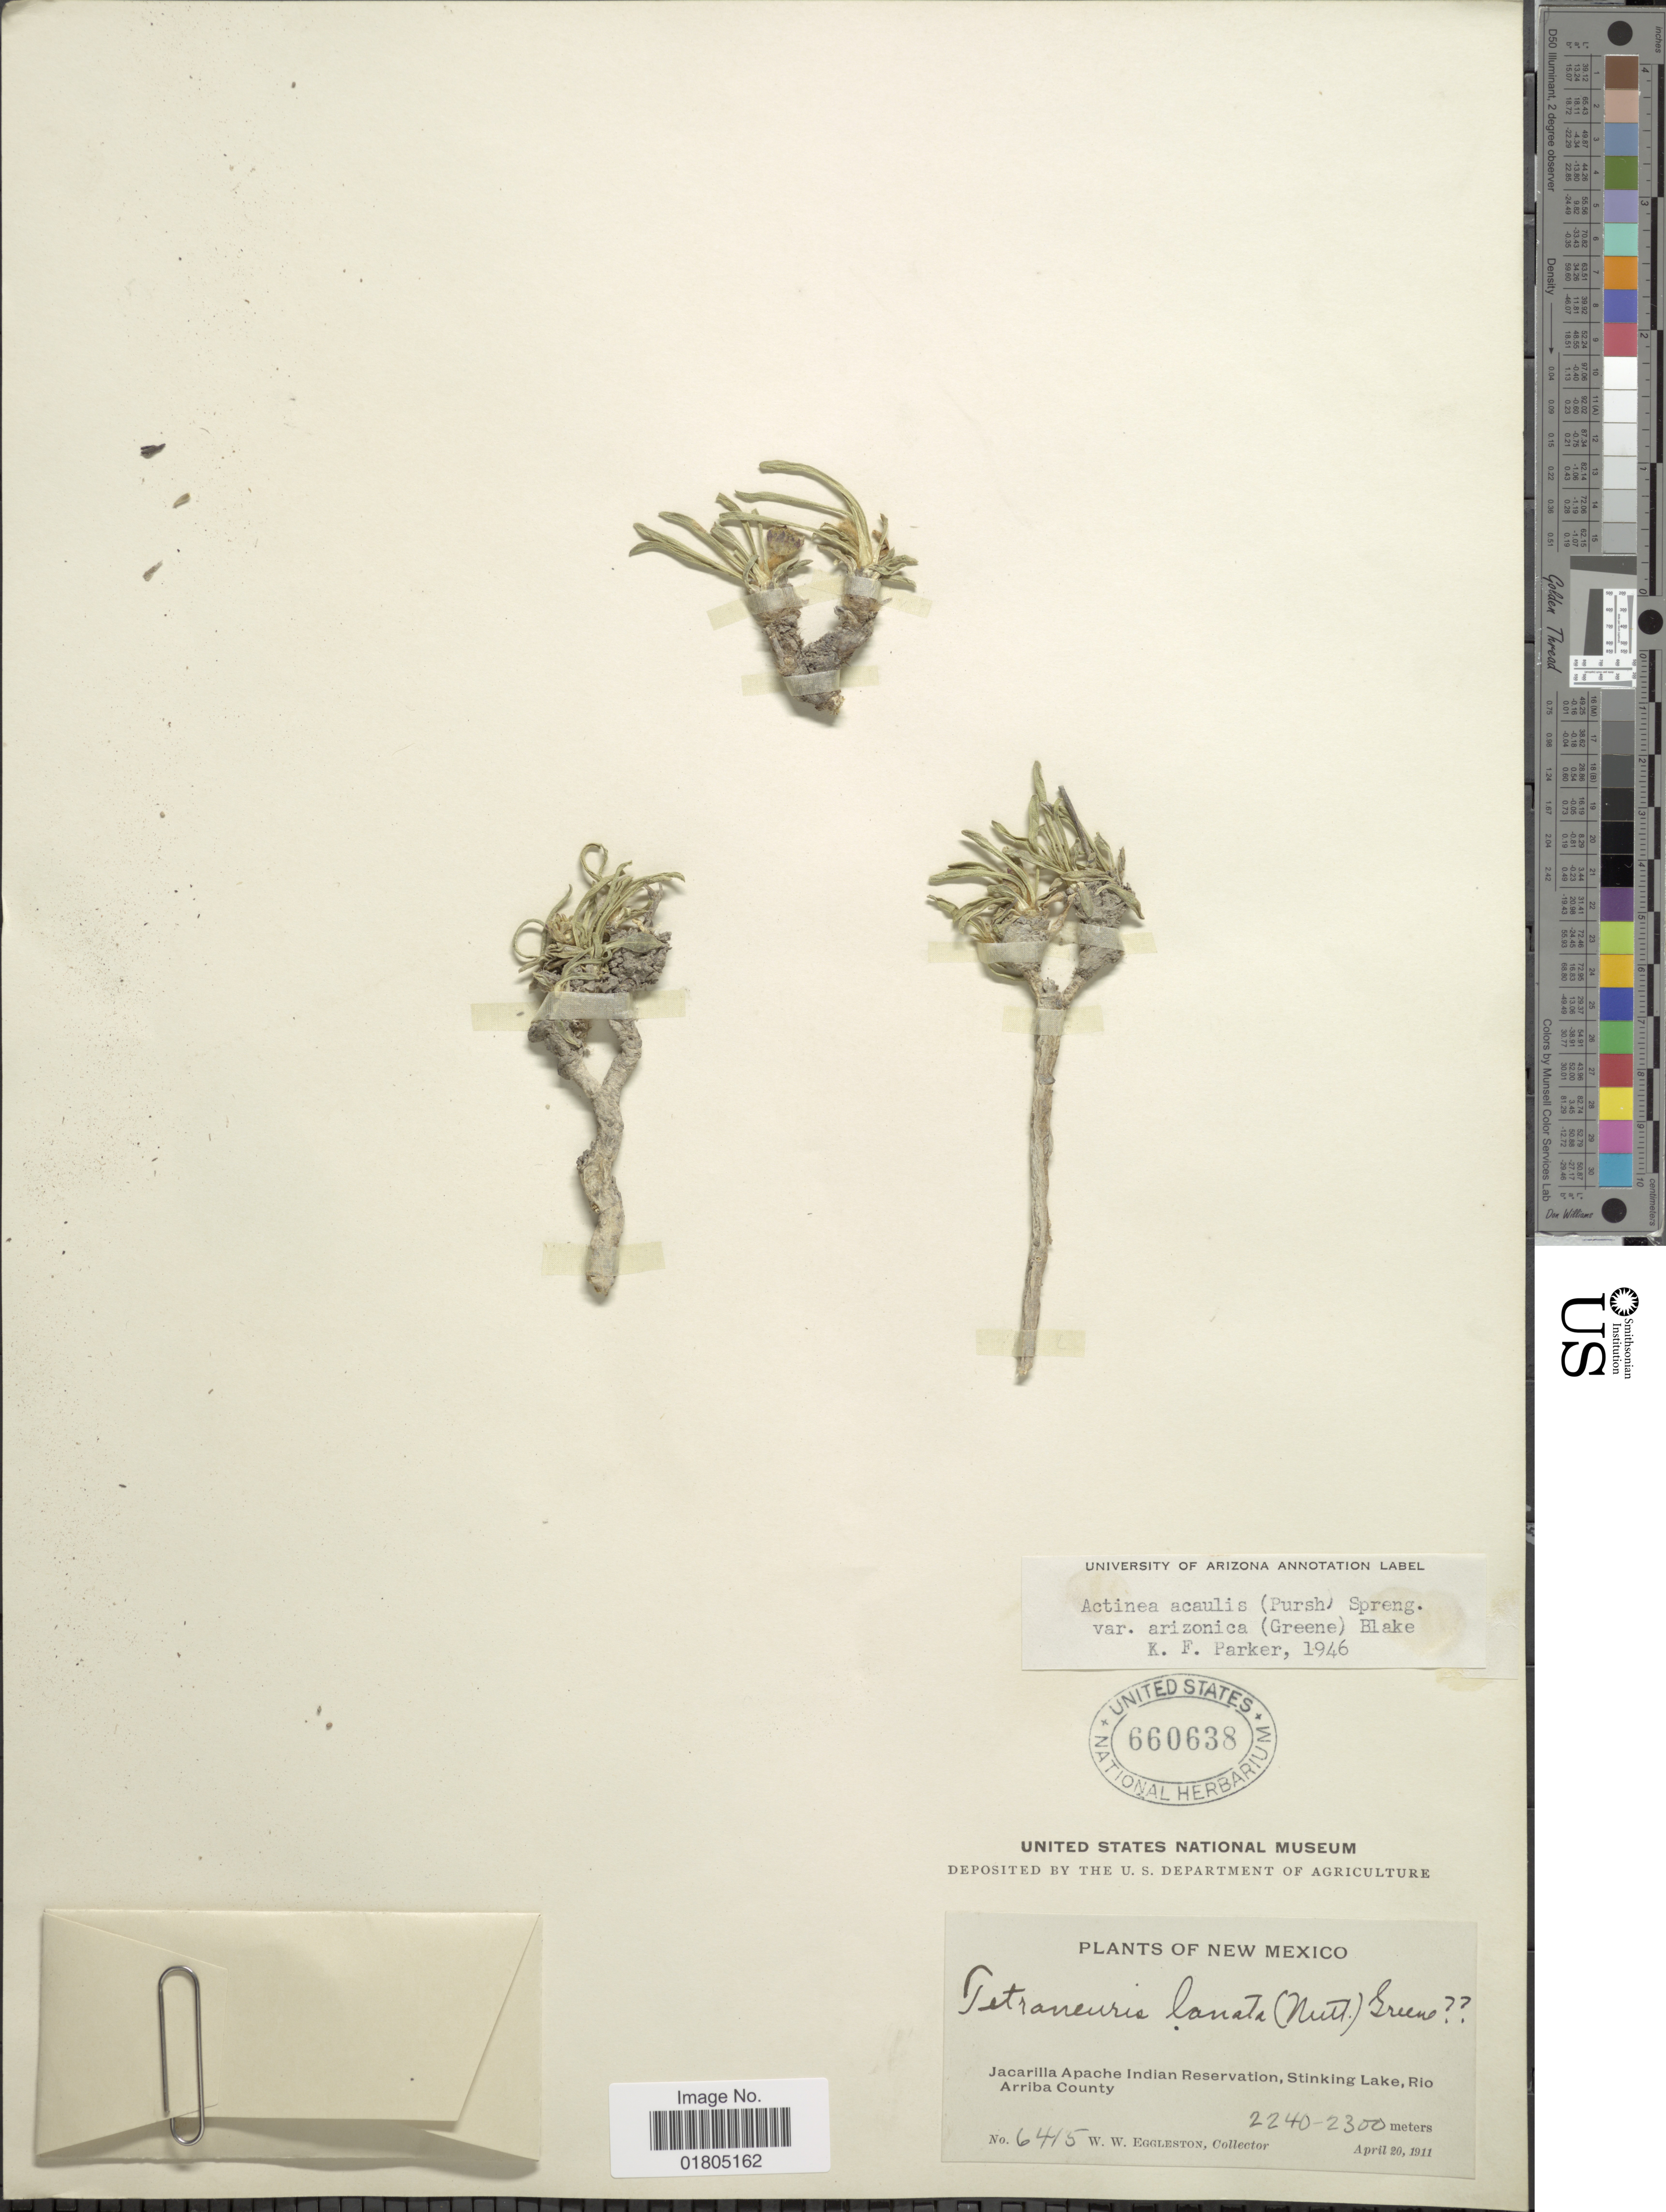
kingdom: Plantae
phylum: Tracheophyta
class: Magnoliopsida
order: Asterales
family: Asteraceae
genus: Actinea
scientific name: Actinea acaulis var. arizonica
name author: (Greene) S.F. Blake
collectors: W. W. Eggleston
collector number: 6415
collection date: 1911-04-20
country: United States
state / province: New Mexico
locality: Jacarilla Apache Indian Reservation, Stinking Lake, Rio Arriba County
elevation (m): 2240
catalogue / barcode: US 660638